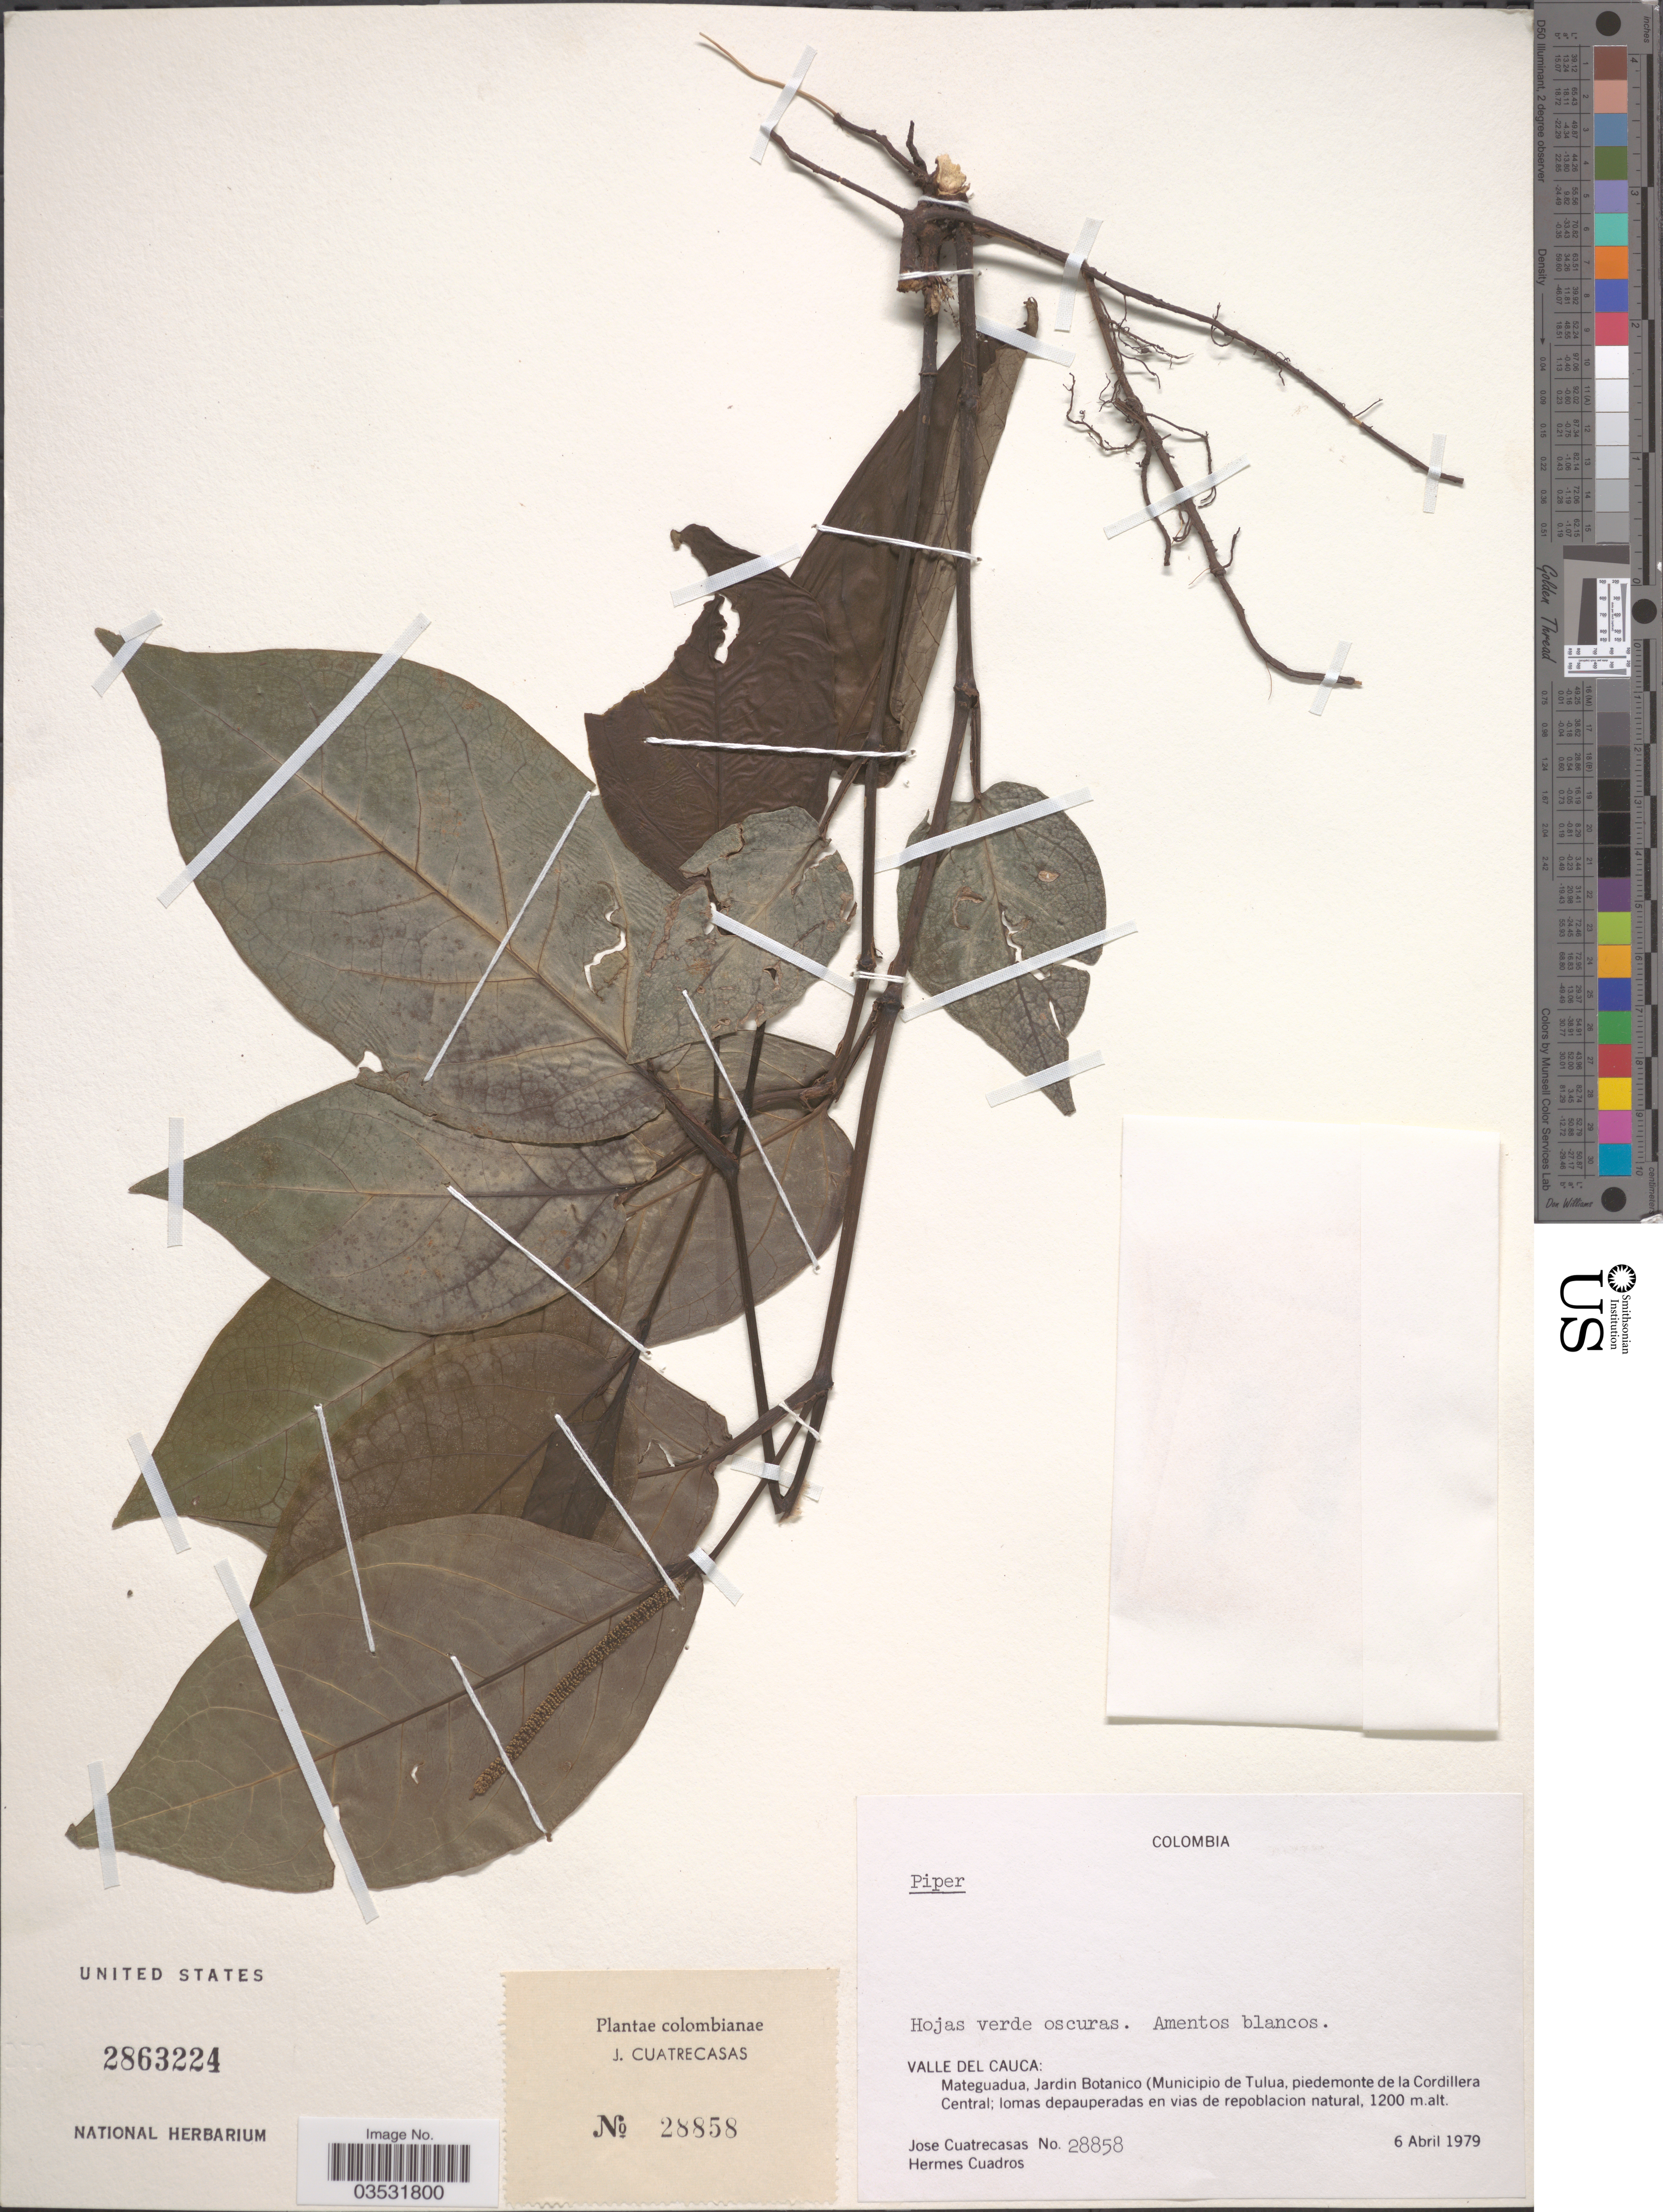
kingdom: Plantae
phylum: Tracheophyta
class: Magnoliopsida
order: Piperales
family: Piperaceae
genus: Piper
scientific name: Piper sp.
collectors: J. Cuatrecasas & H. Cuadros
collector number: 28858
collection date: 1979-04-06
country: Colombia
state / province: Valle del Cauca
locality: Mateguadua, Jardin Botanico (Municipio de Tulua, piedemonte de la Cordillera Central.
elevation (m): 1200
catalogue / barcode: US 2863224